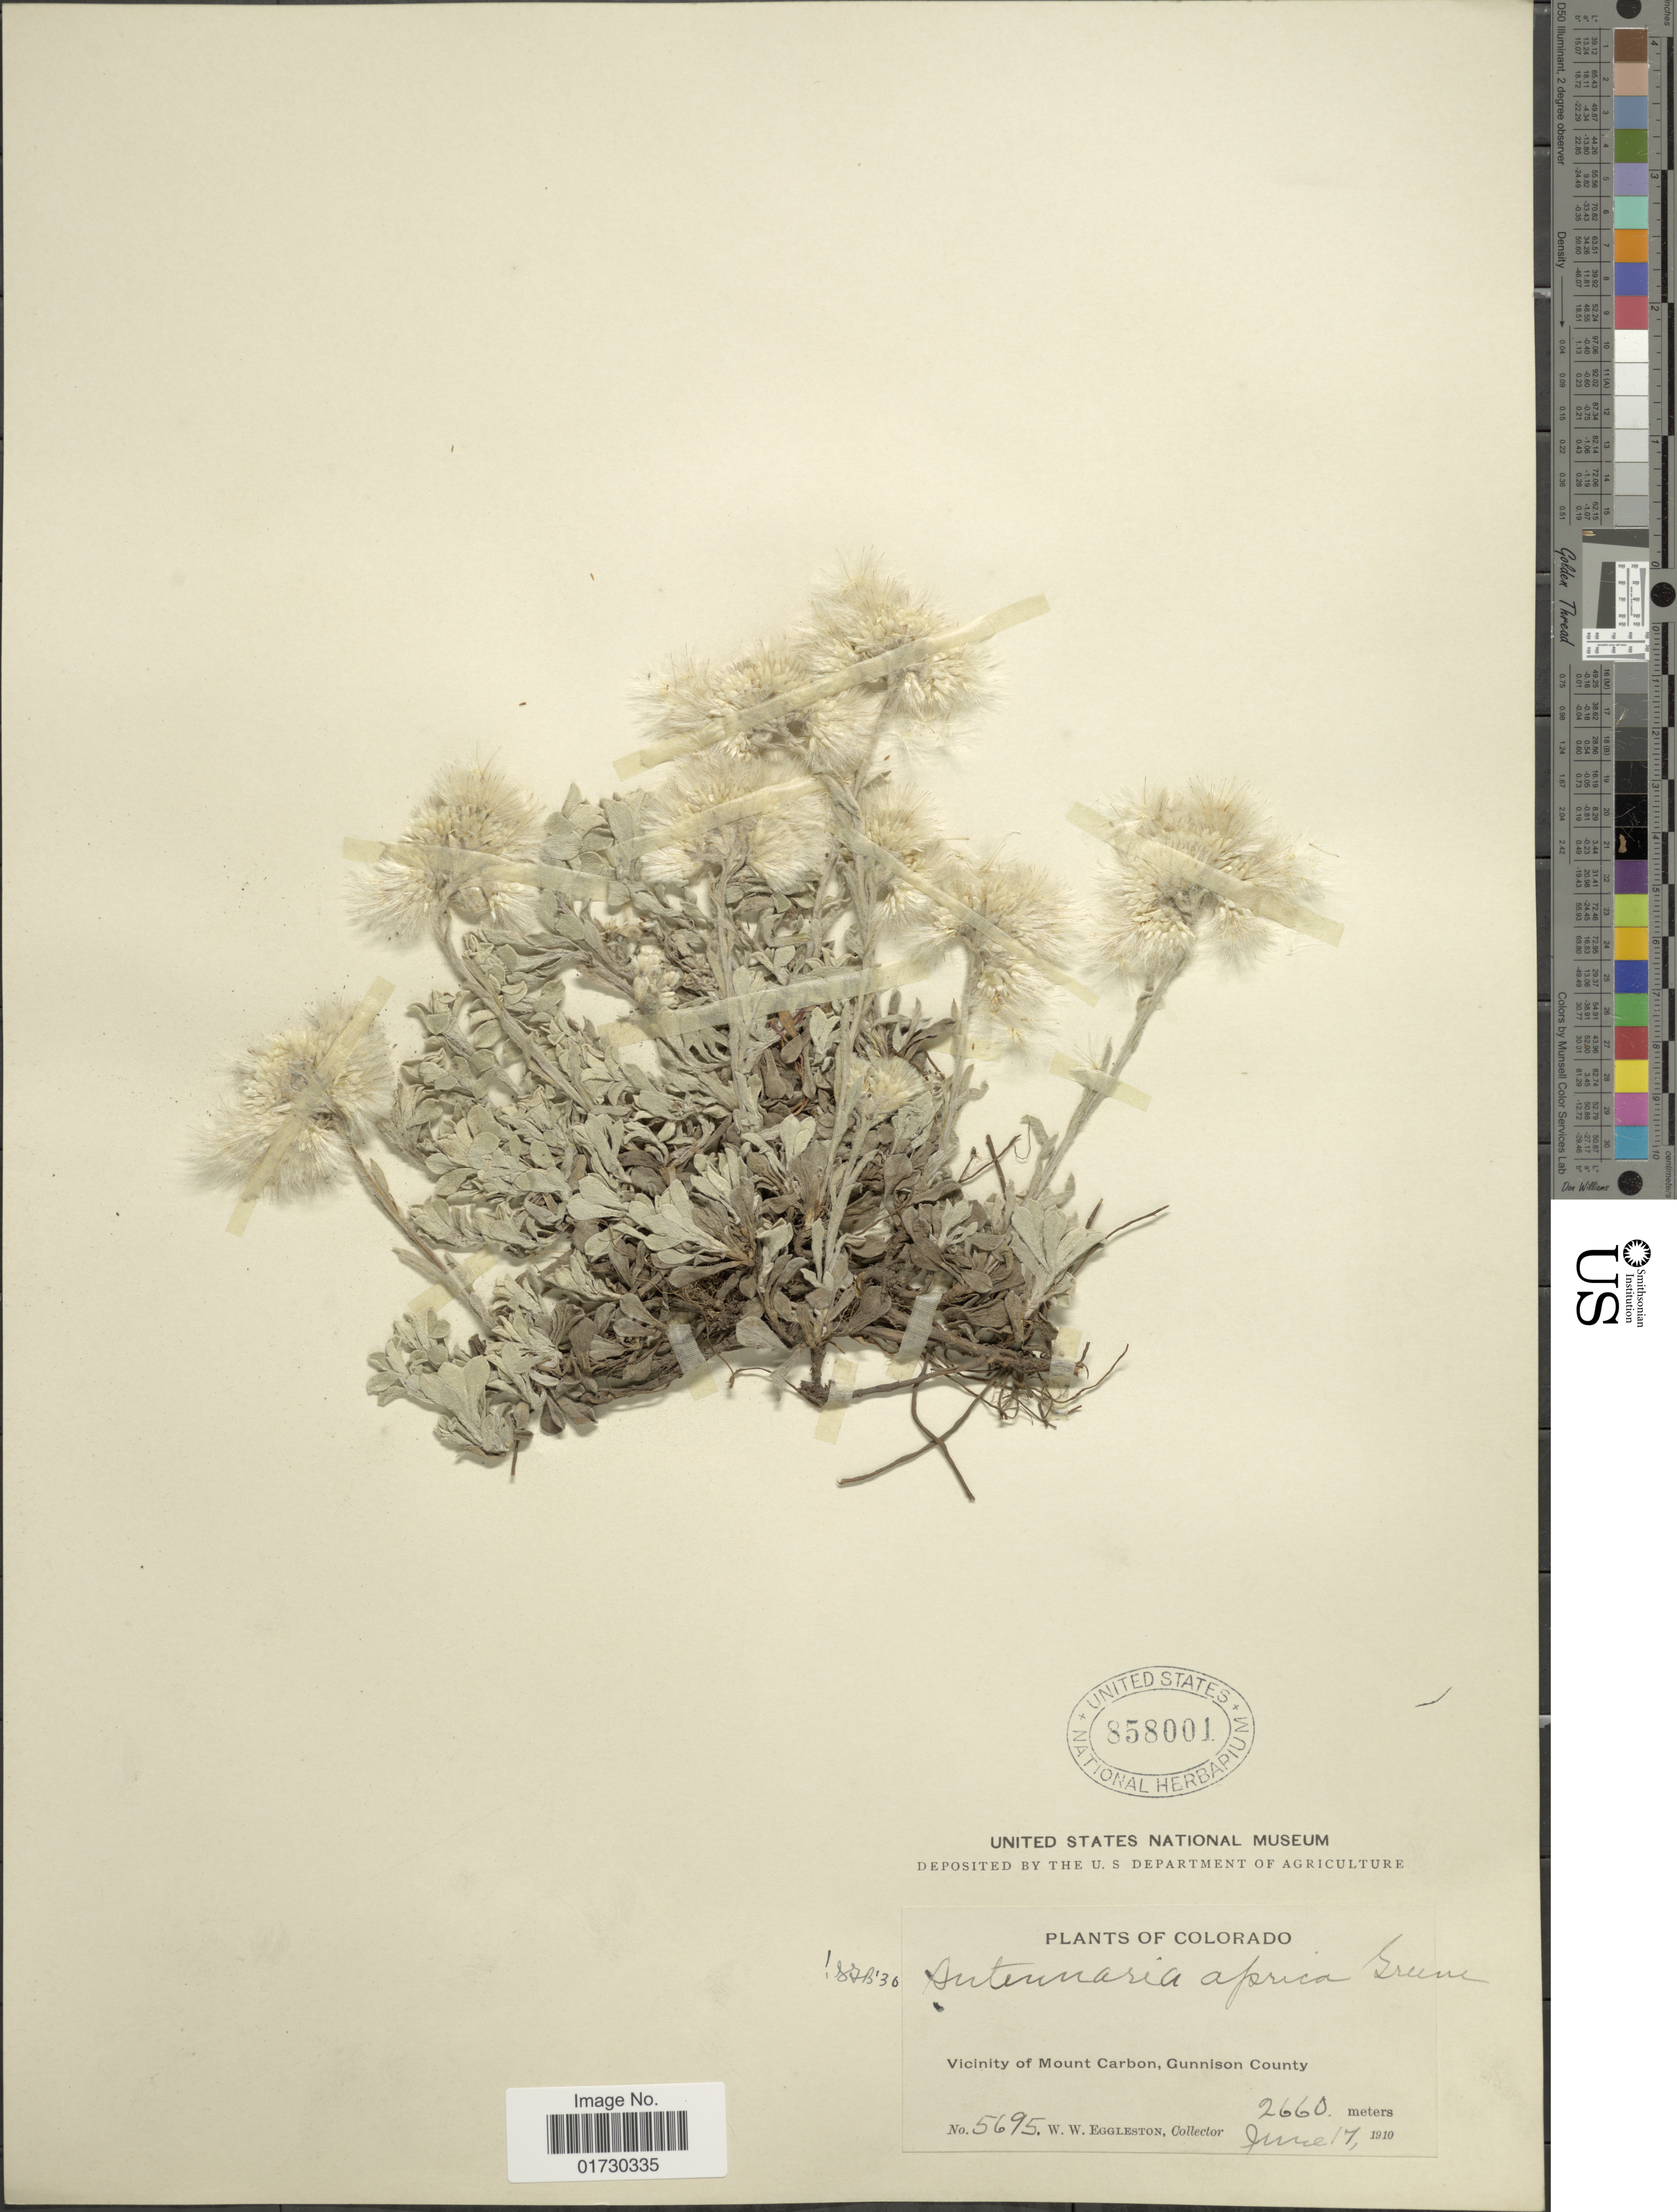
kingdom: Plantae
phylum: Tracheophyta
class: Magnoliopsida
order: Asterales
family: Asteraceae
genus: Antennaria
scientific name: Antennaria aprica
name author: Greene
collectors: W. W. Eggleston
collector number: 5695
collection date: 1910-06-17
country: United States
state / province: Colorado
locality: Vicinity of Mount Carbon, Gunnison County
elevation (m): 2660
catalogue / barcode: US 858001